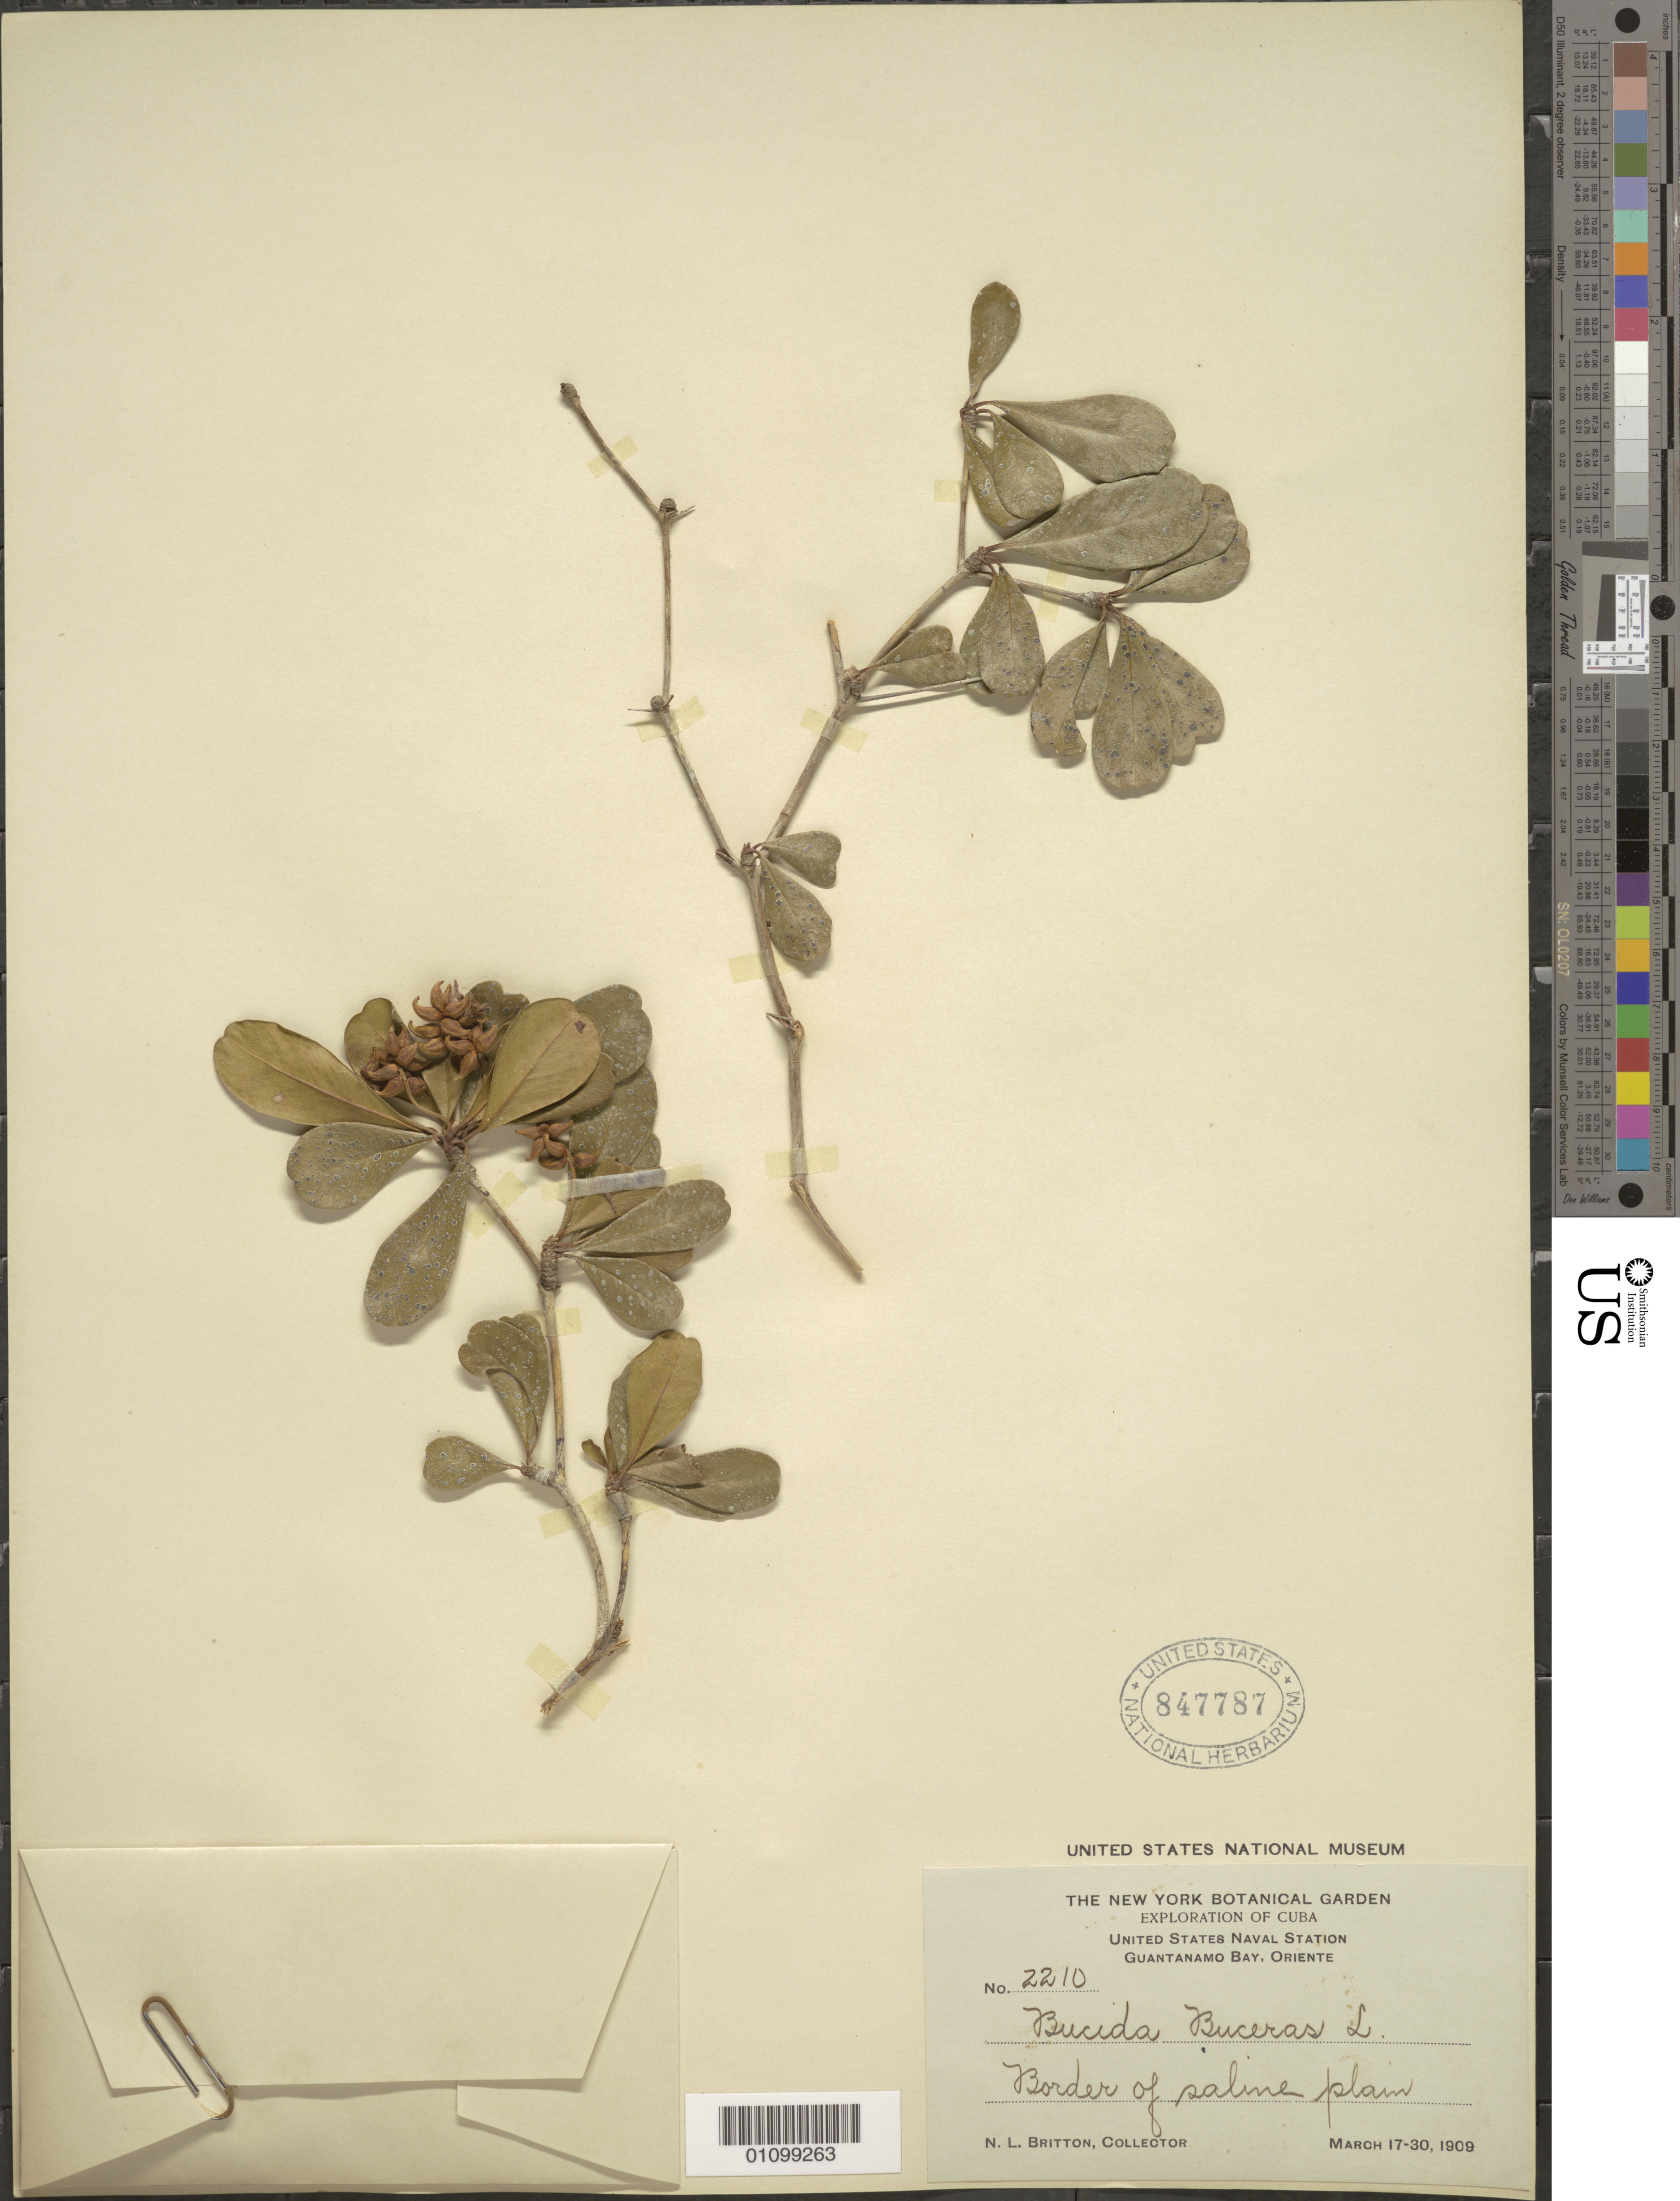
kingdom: Plantae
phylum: Tracheophyta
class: Magnoliopsida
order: Myrtales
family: Combretaceae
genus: Terminalia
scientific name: Terminalia buceras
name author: (L.) C. Wright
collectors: N. Britton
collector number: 2210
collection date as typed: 17 Mar 1909 to 30 Mar 1909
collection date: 1909-03-17/1909-03-30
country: Cuba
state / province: Guantánamo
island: Cuba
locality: United States Naval Station Guantánamo Bay, Oriente Border of saline plain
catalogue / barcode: US 847787